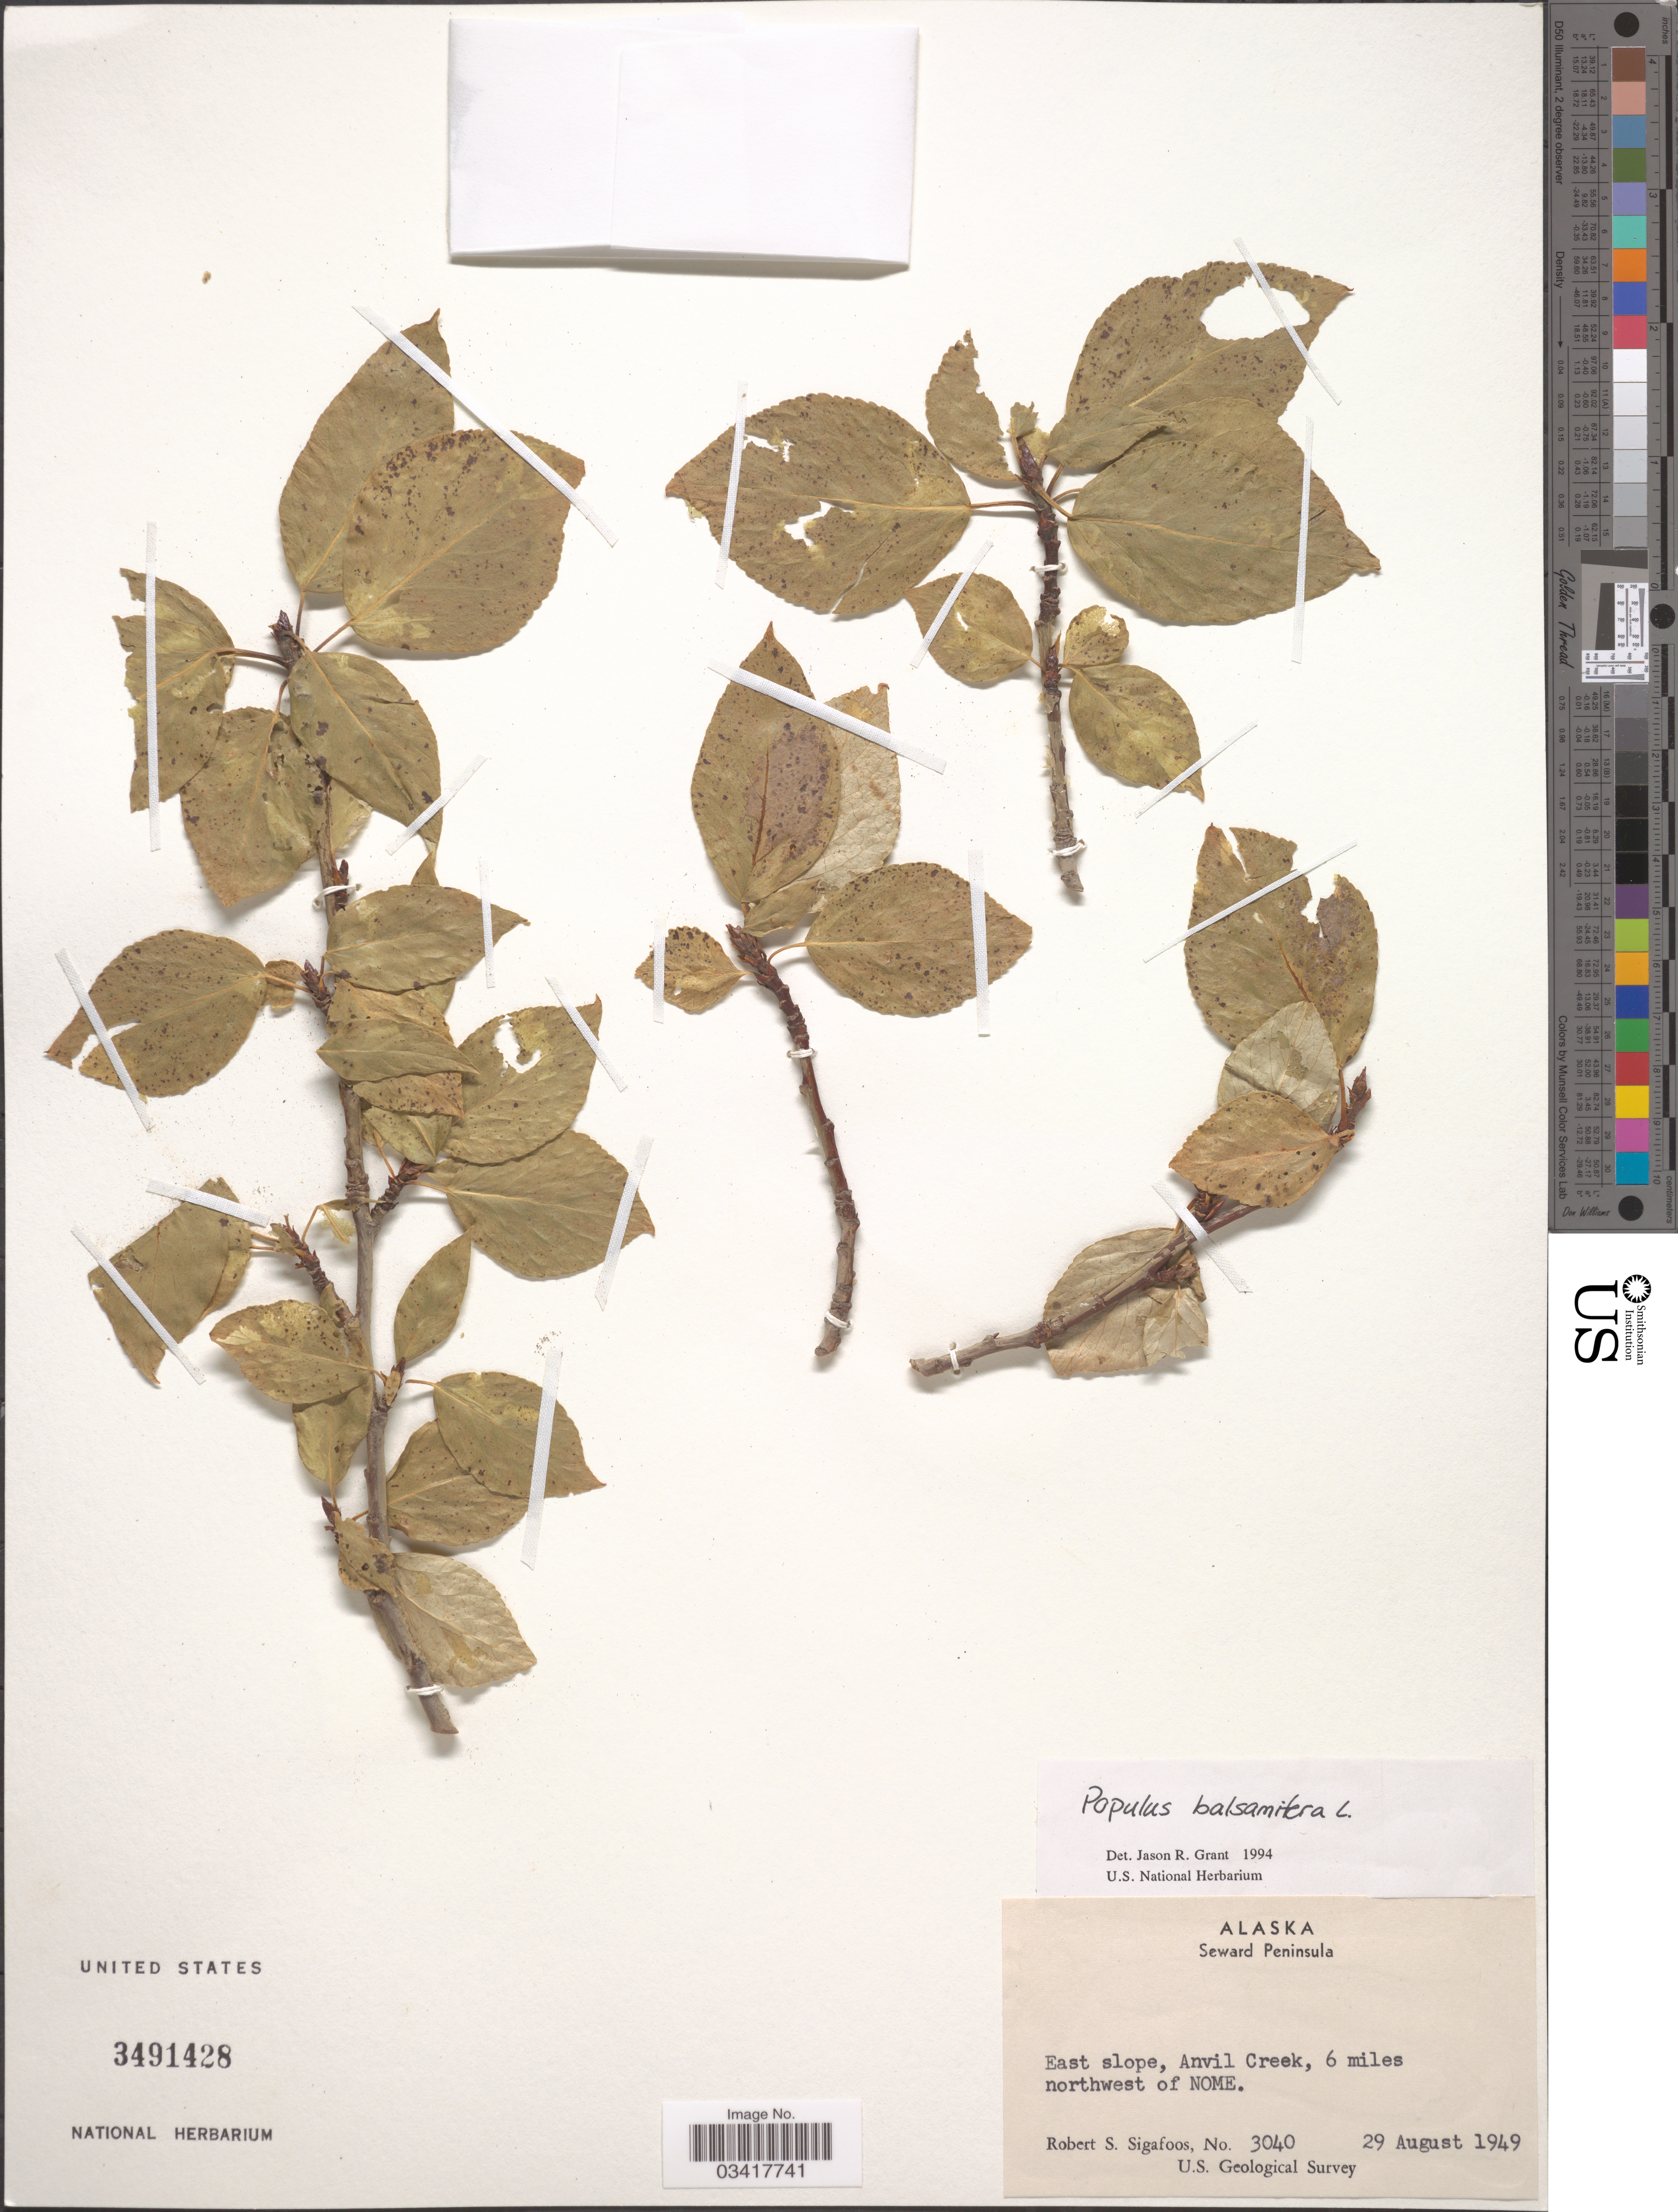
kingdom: Plantae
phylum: Tracheophyta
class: Magnoliopsida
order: Malpighiales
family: Salicaceae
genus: Populus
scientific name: Populus balsamifera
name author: L.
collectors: R. Sigafoos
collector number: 3040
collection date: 1949-08-29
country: United States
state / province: Alaska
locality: Seward Peninsula. East slope, Anvil Creek, 6 miles northwest of Nome.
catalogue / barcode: US 3491428